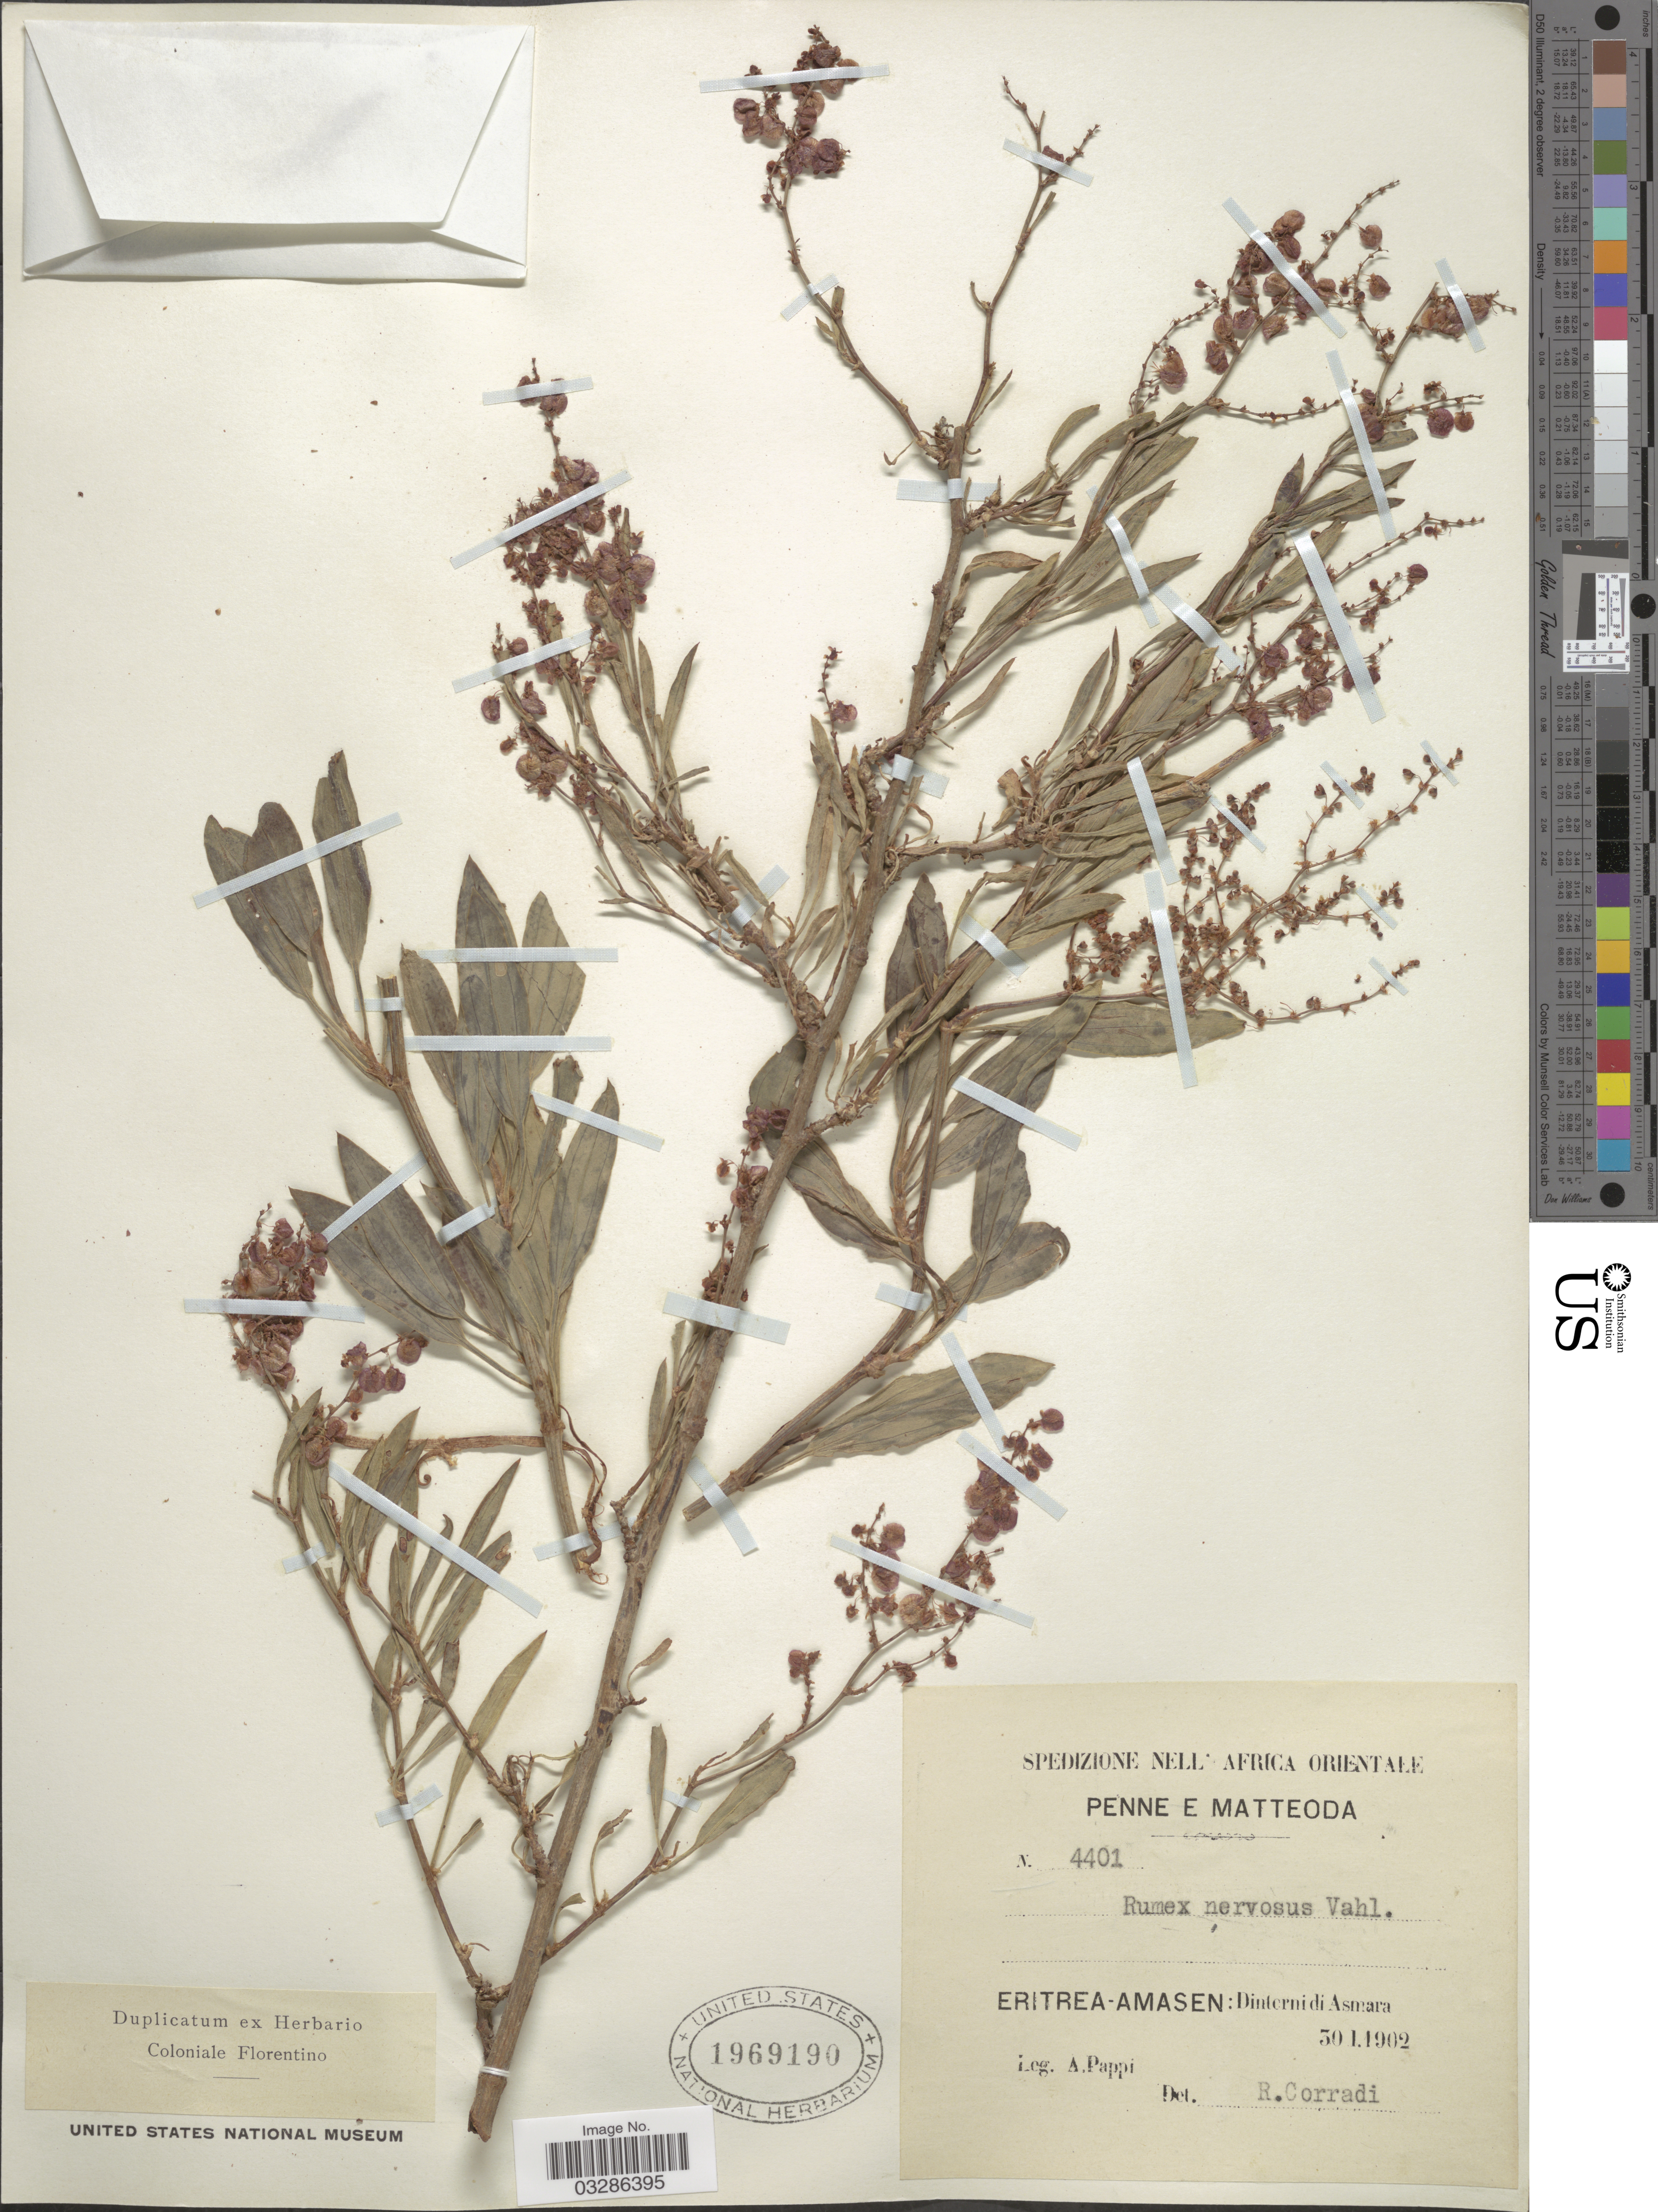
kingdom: Plantae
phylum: Tracheophyta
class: Magnoliopsida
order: Caryophyllales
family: Polygonaceae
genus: Rumex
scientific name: Rumex nervosus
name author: Vahl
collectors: A. Pappi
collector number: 4401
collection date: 1902-01-30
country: Eritrea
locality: Africa Orientale. Eritrea-Amasen: Dinternidi Asmara.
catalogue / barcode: US 1969190